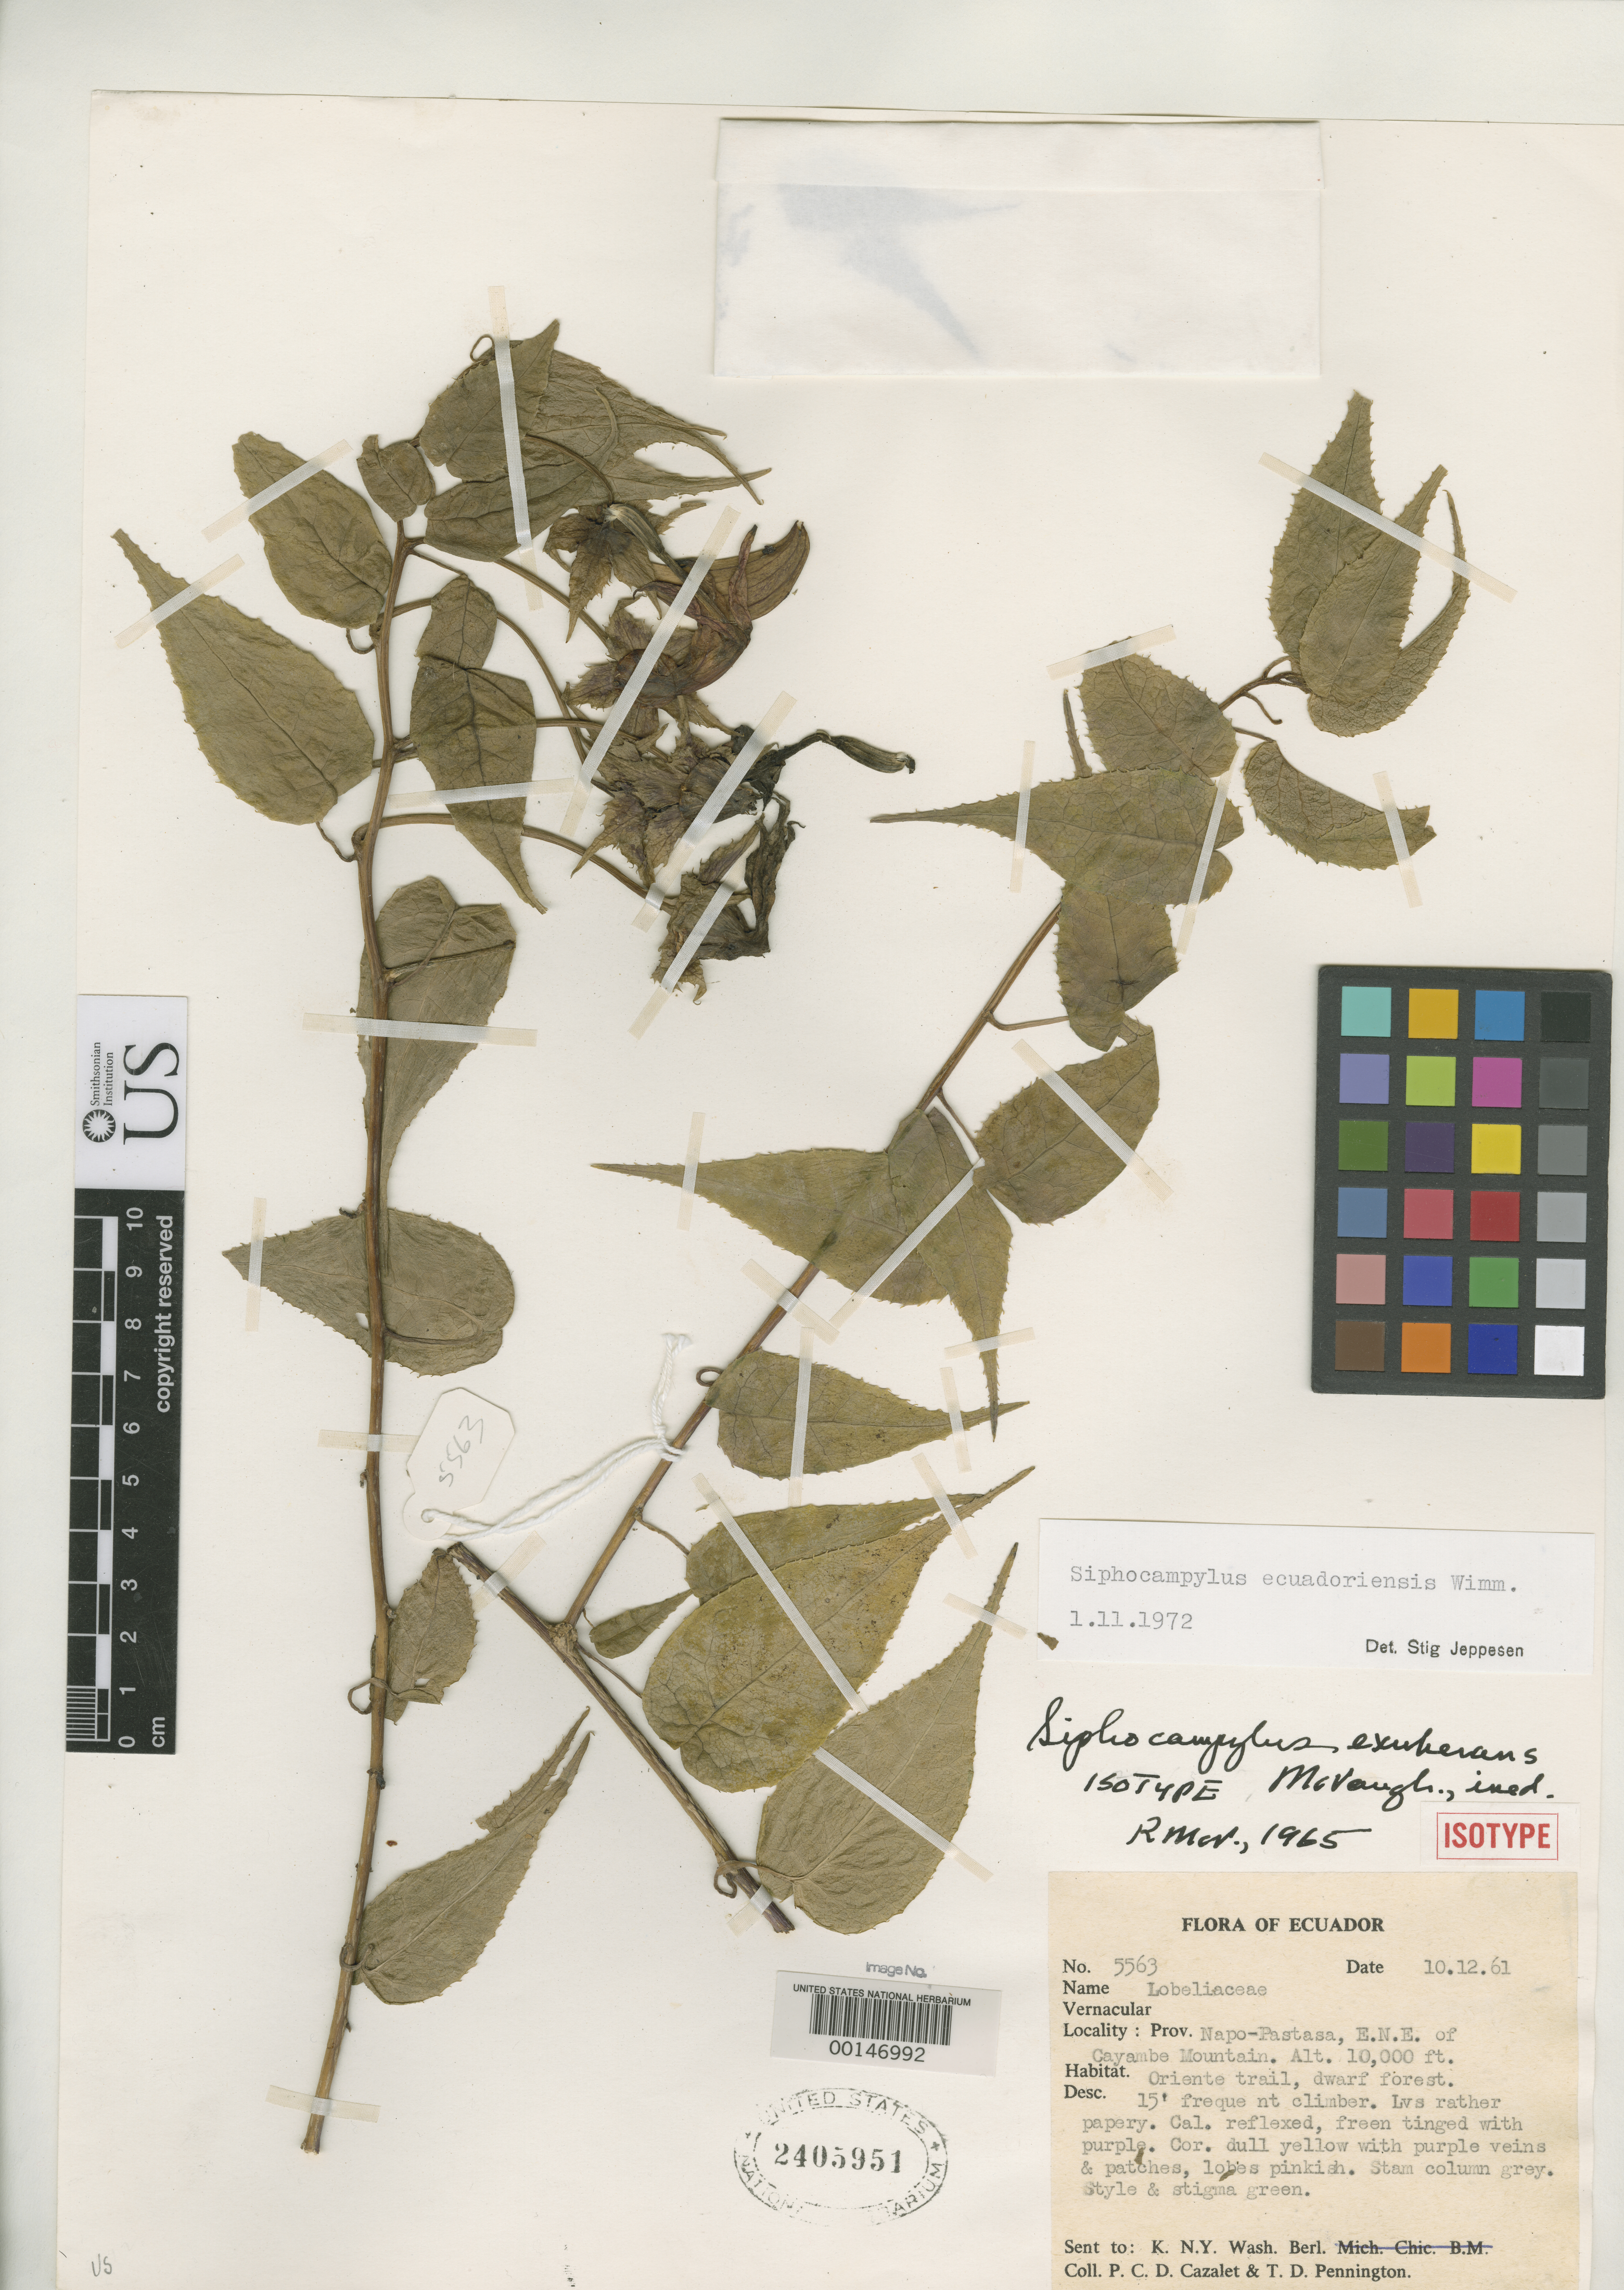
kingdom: Plantae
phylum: Tracheophyta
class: Magnoliopsida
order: Asterales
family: Campanulaceae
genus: Siphocampylus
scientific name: Siphocampylus exuberans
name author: McVaugh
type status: Isotype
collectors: P. C. D. Cazalet & T. D. Pennington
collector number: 5563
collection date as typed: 10 Dec 1961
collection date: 1961-12-10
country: Ecuador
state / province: Napo / Pastaza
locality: CayambeMt.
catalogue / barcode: US 2405951